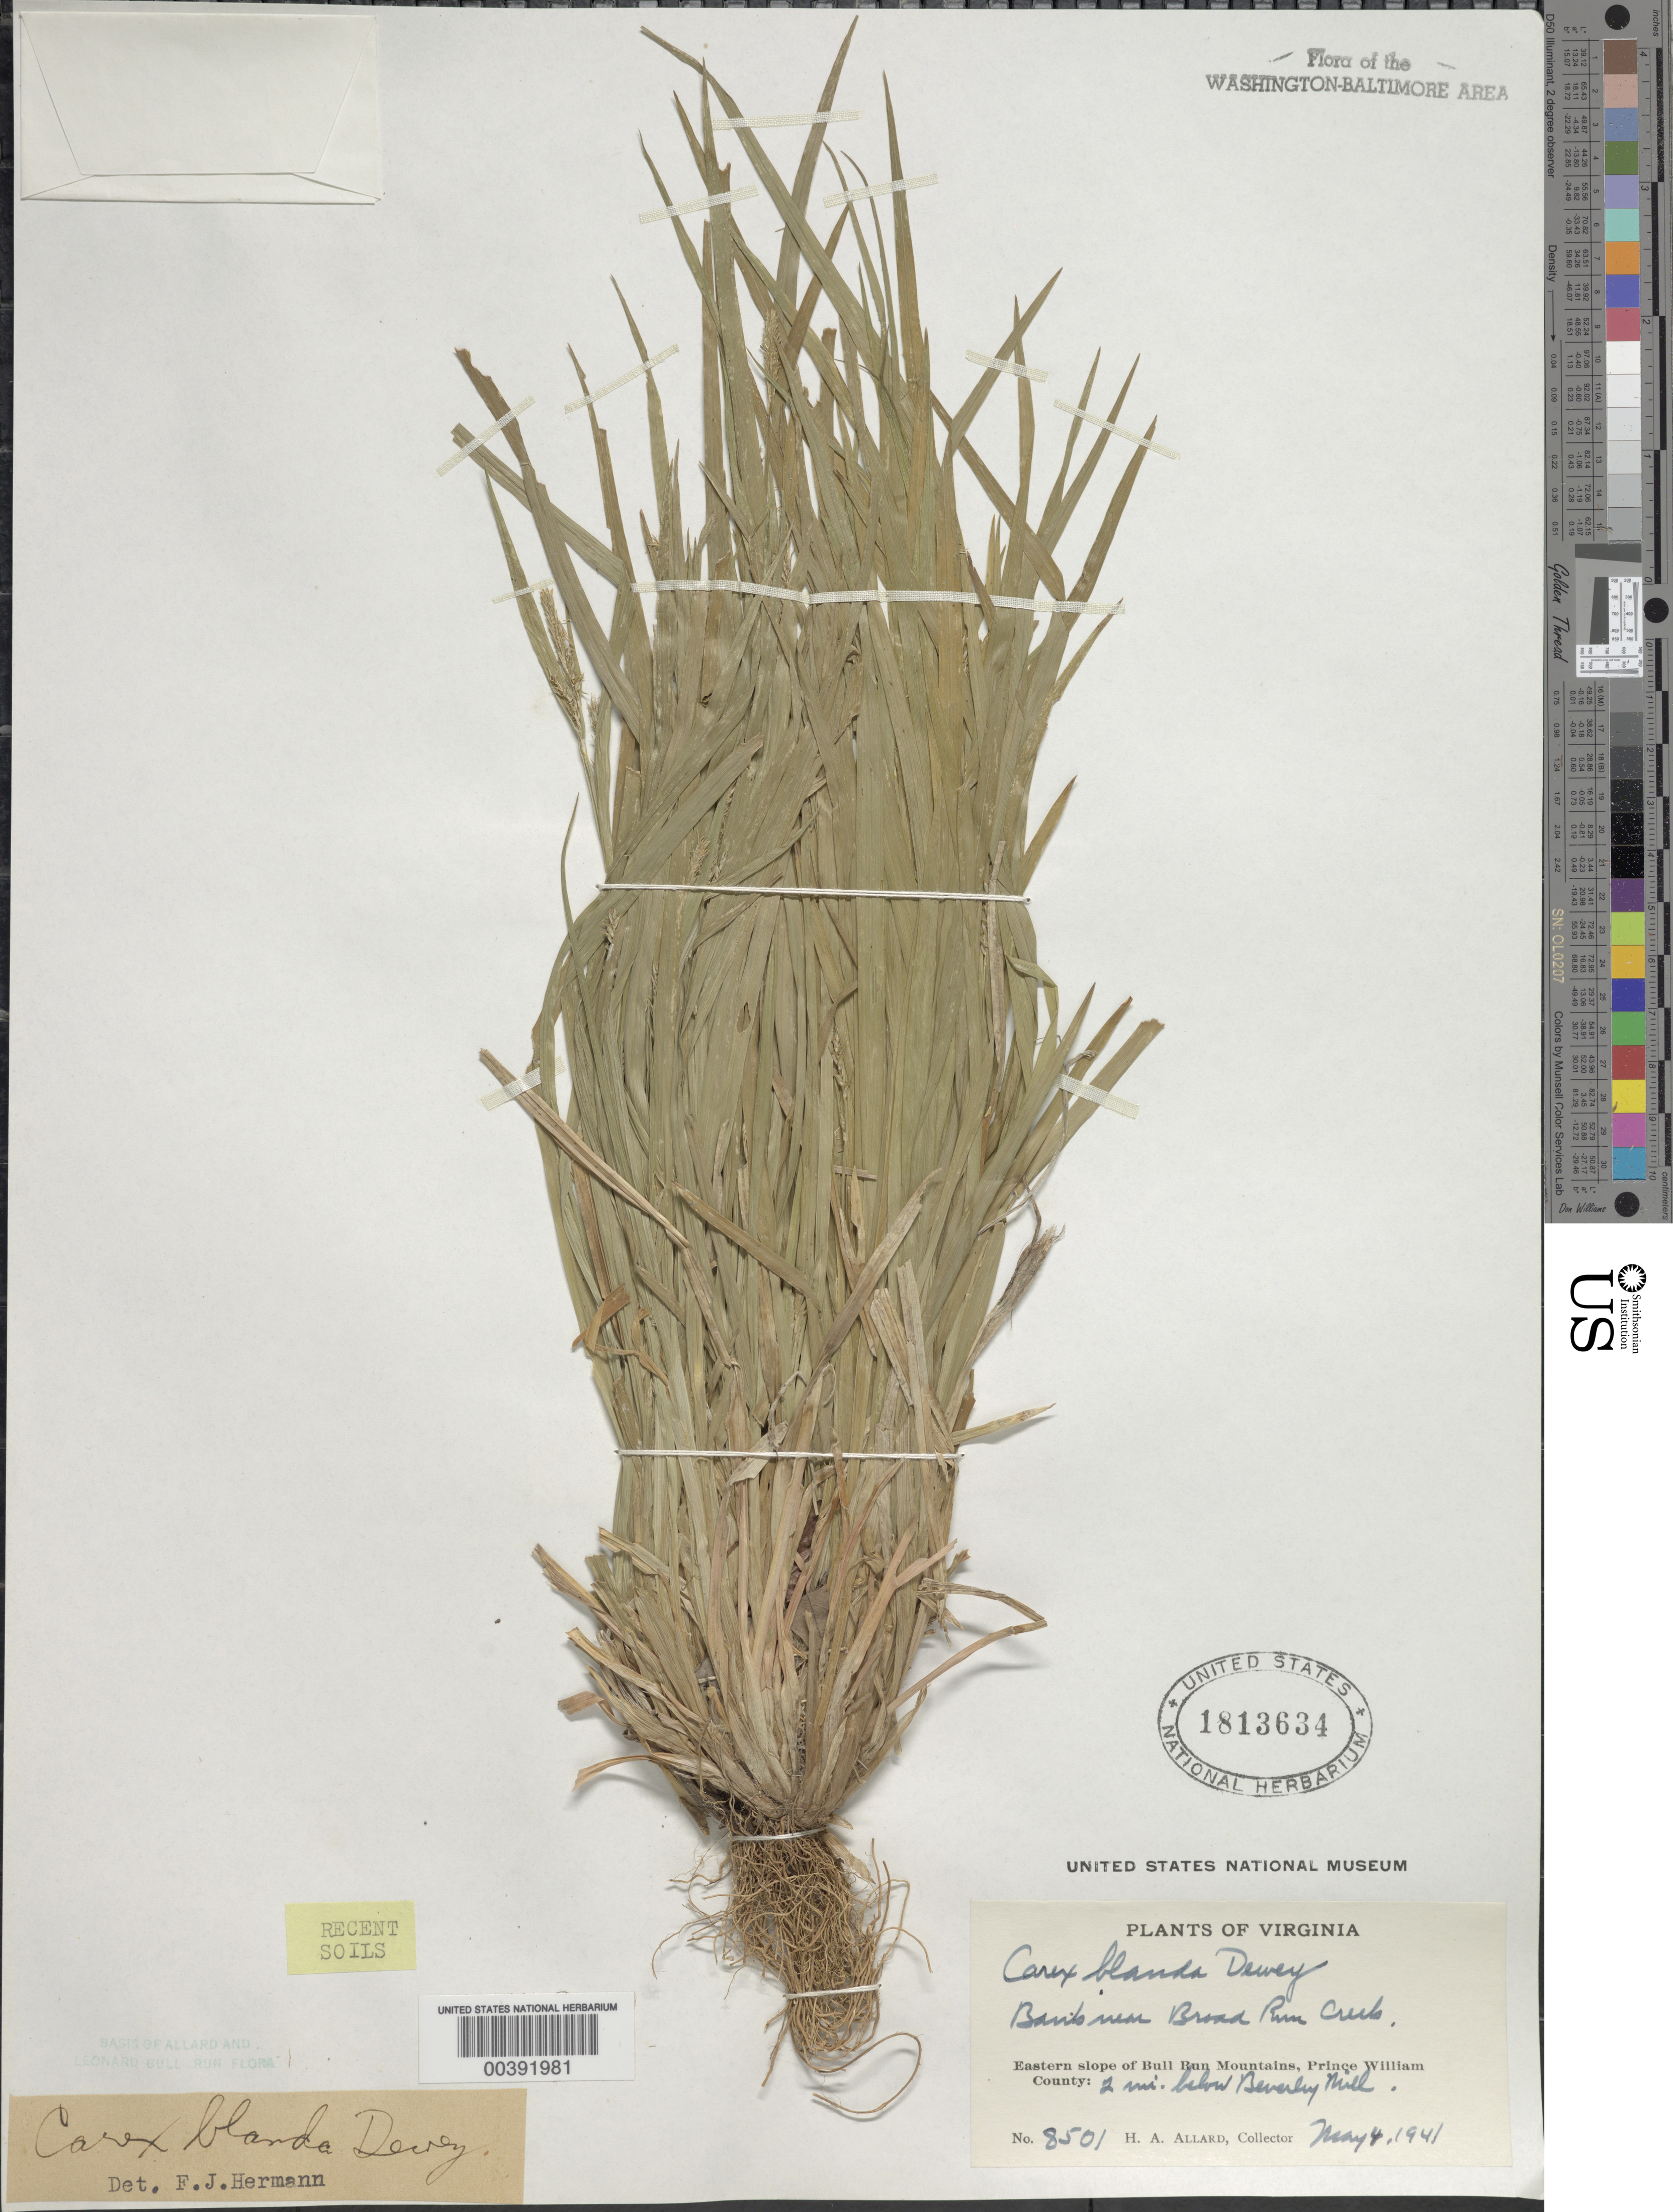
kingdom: Plantae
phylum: Tracheophyta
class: Liliopsida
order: Poales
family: Cyperaceae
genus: Carex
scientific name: Carex blanda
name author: Dewey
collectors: H. A. Allard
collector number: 8501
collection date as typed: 04 May 1941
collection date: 1941-05-04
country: United States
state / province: Virginia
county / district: Prince William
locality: Below Beverley Mill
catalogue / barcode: US 1813634